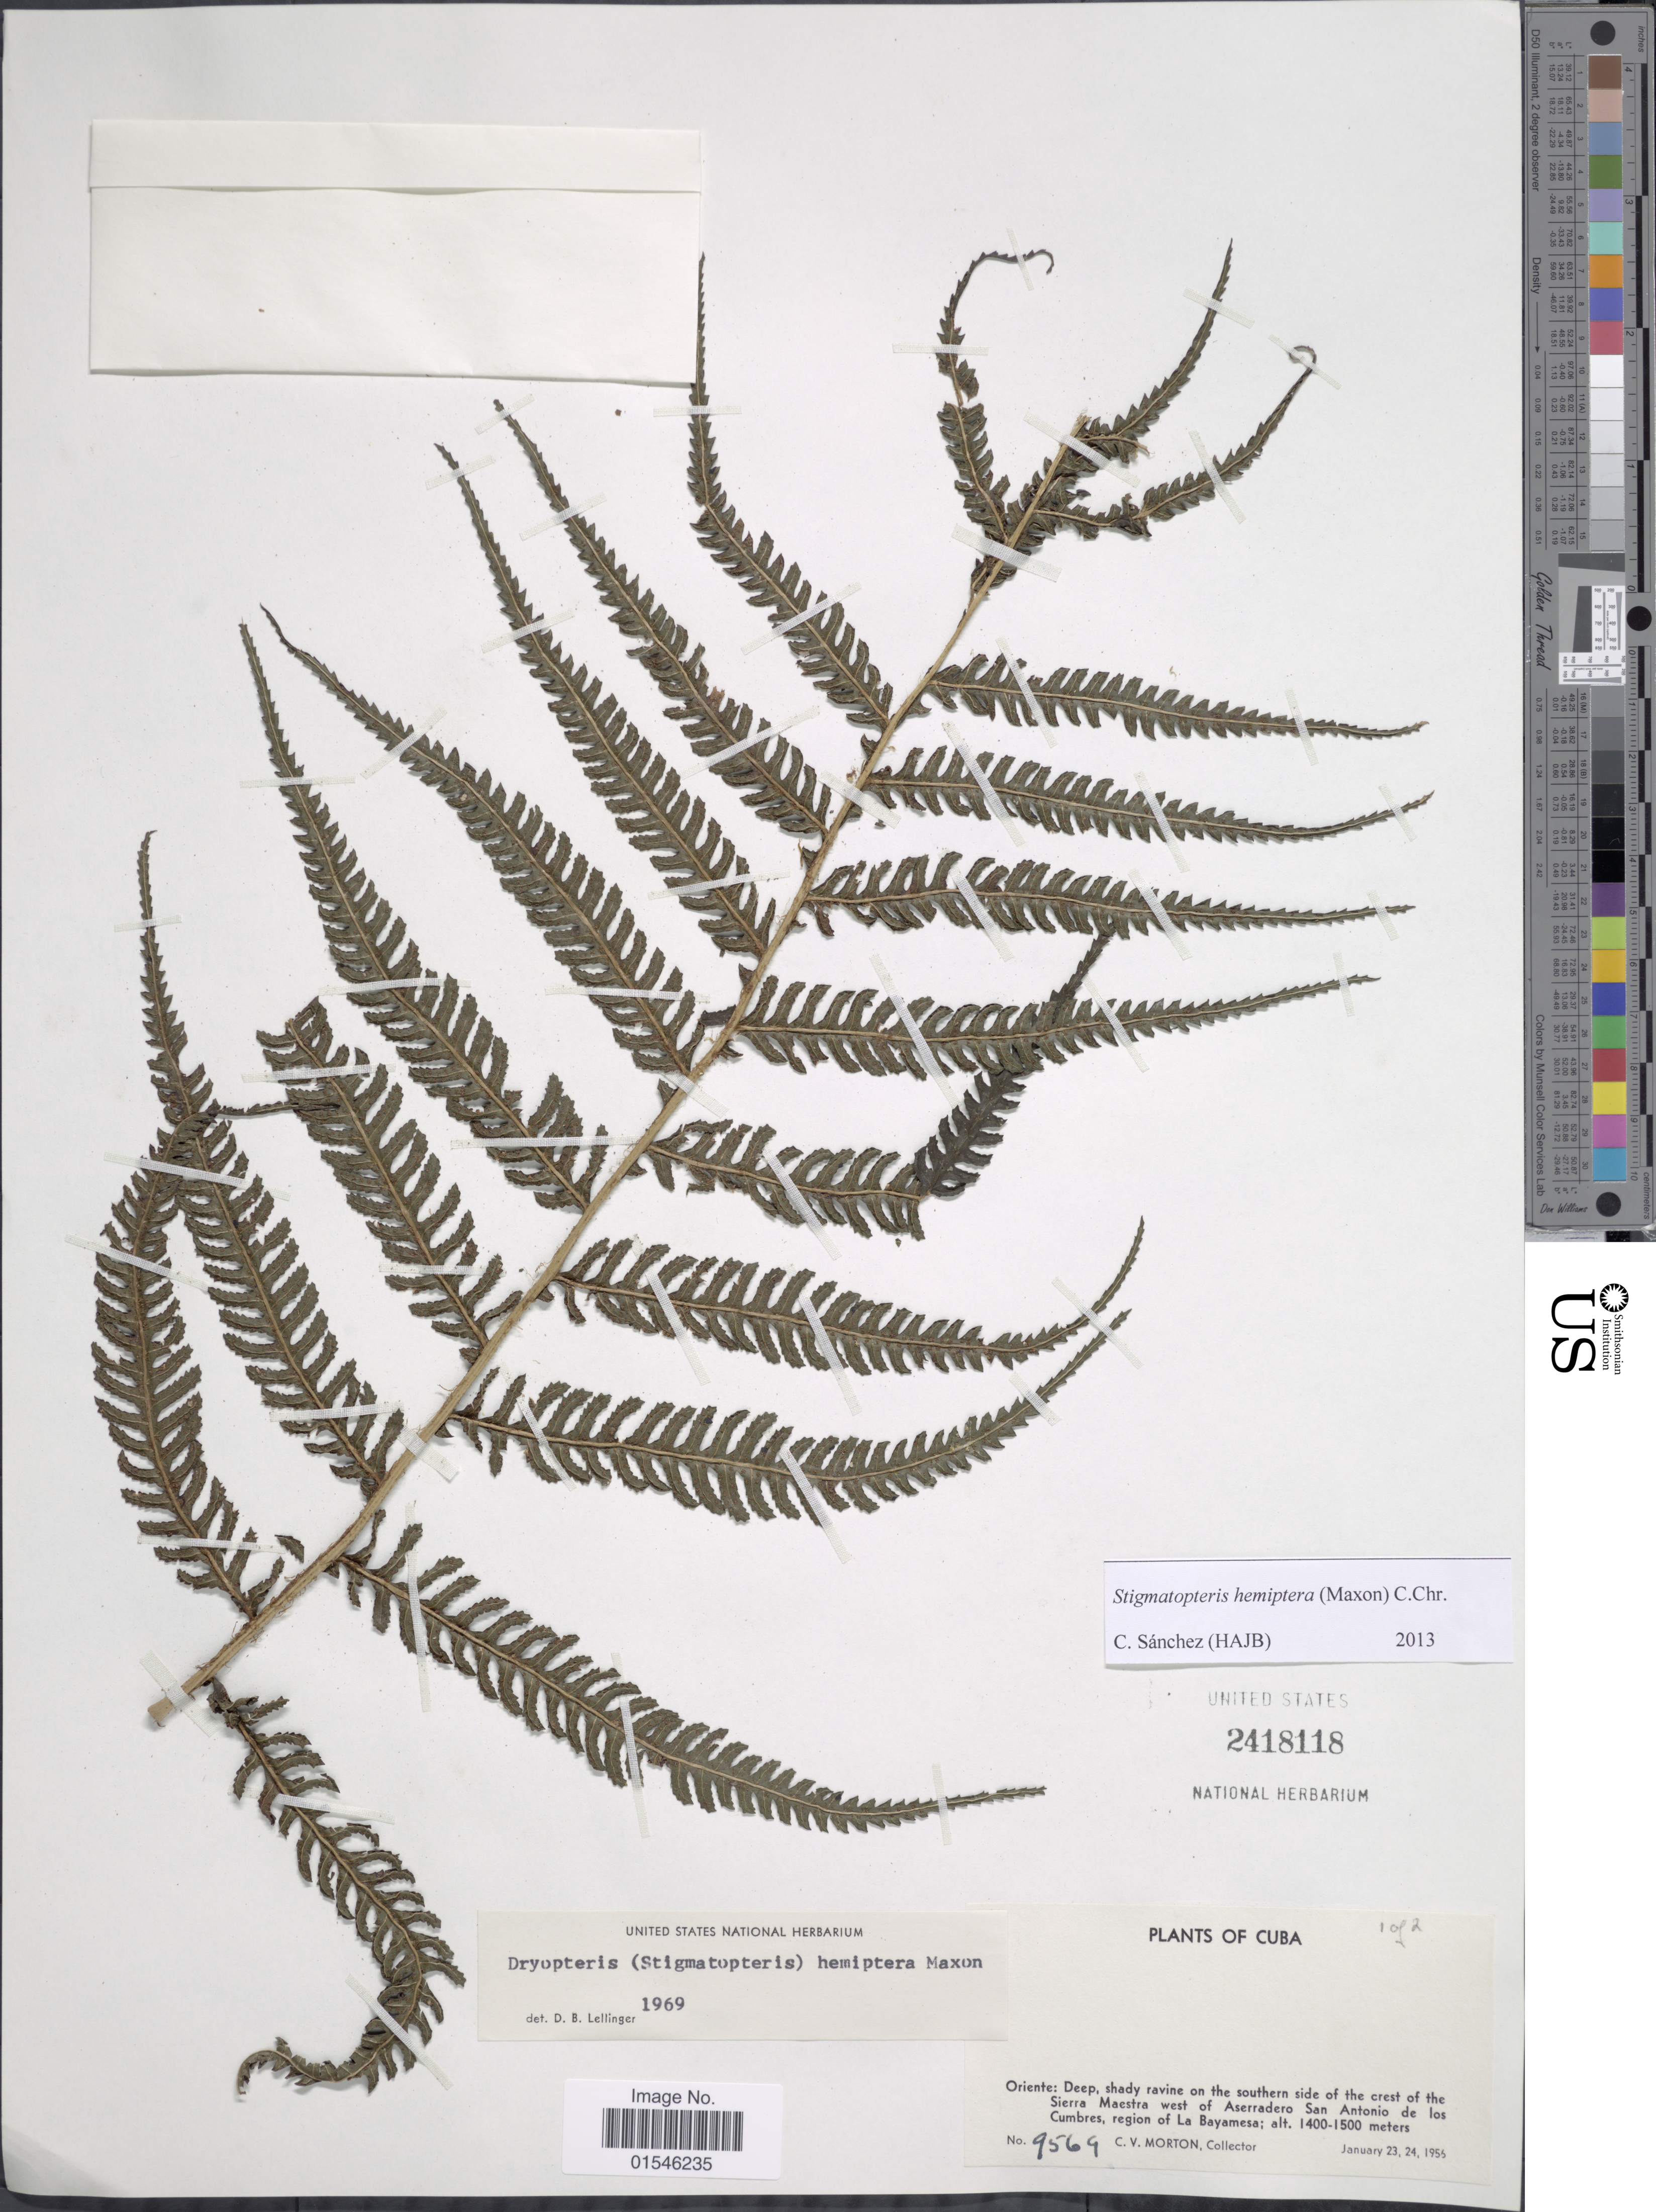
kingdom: Plantae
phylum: Tracheophyta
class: Polypodiopsida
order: Polypodiales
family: Dryopteridaceae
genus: Stigmatopteris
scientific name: Stigmatopteris hemiptera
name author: (Maxon) C. Chr.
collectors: C. V. Morton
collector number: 9569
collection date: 1956-01-23/1956-01-24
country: Cuba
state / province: Oriente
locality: Deep, shady ravine on the southern side of the crest of the SIerra Maestra, west of Aserradero San Antonio de los Cumbres,r egion of La Bayamesa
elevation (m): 1400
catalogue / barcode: US 2418118